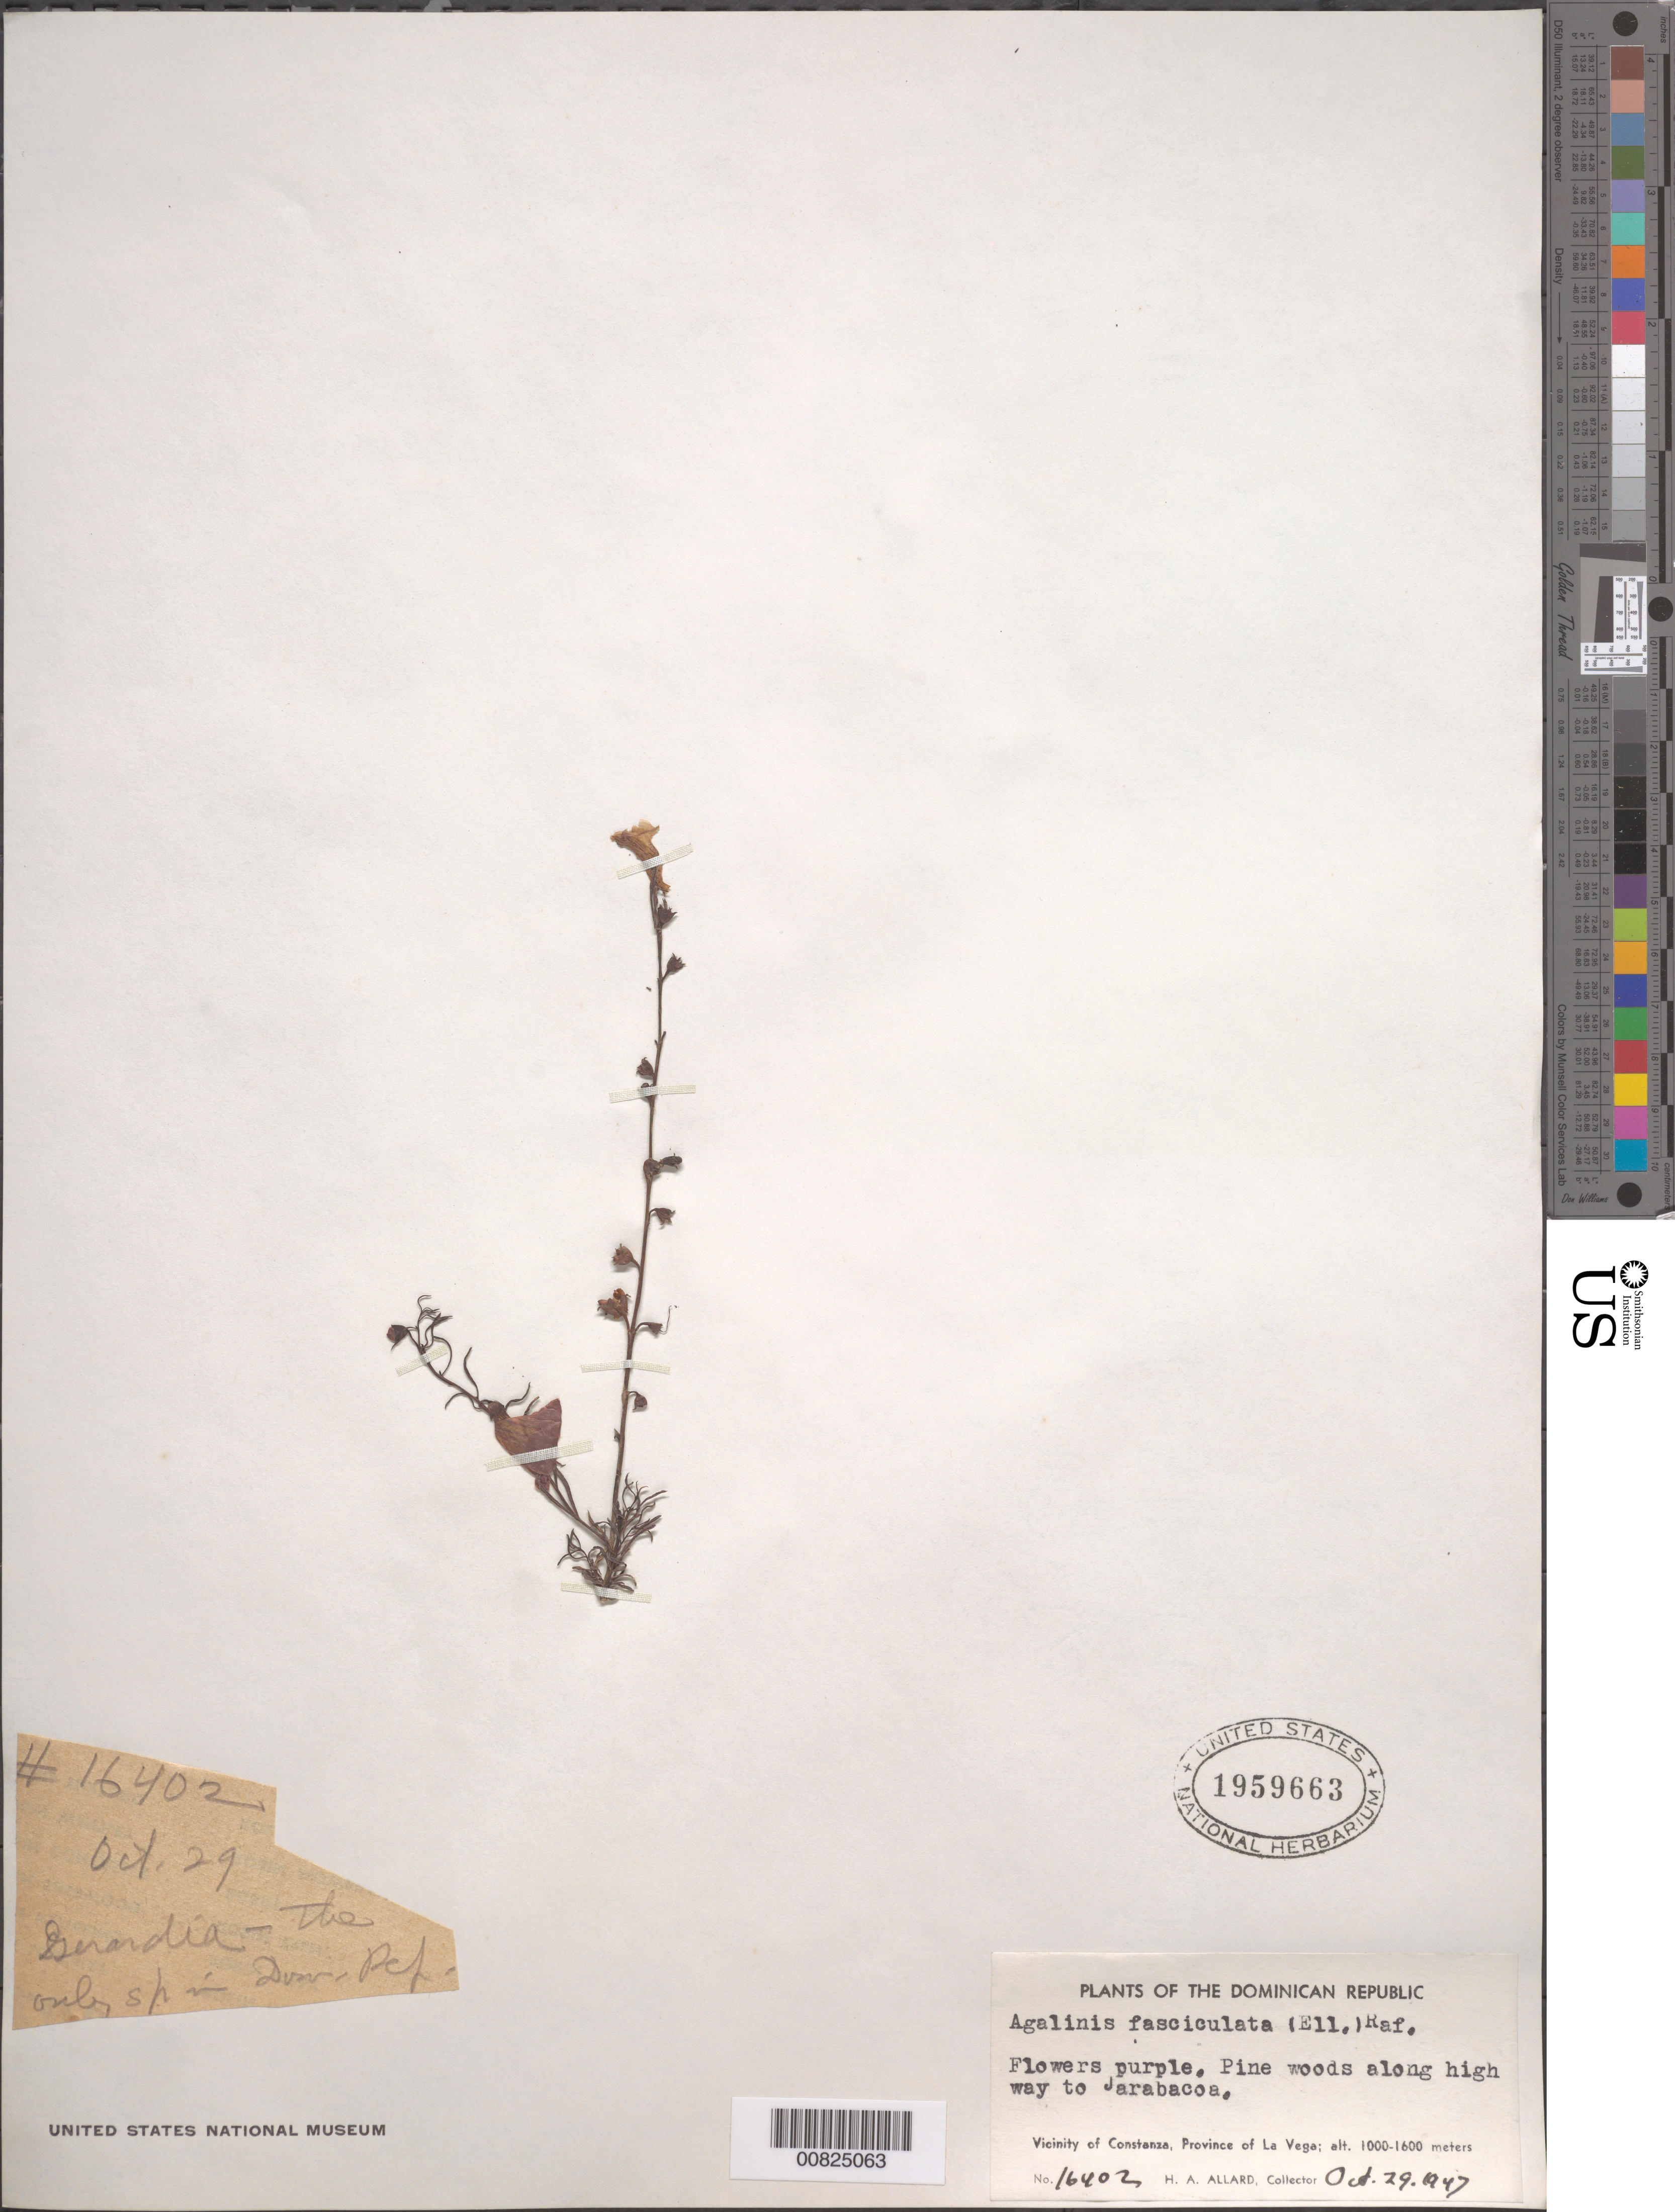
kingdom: Plantae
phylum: Tracheophyta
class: Magnoliopsida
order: Lamiales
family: Orobanchaceae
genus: Agalinis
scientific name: Agalinis fasciculata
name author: (Elliott) Raf.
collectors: H. A. Allard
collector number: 16402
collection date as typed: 29 Oct 1947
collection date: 1947-10-29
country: Dominican Republic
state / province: La Vega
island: Hispaniola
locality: Vicinity of Constanza, along highway to Jarabacoa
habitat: Pine woods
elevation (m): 1000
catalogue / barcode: US 1959663